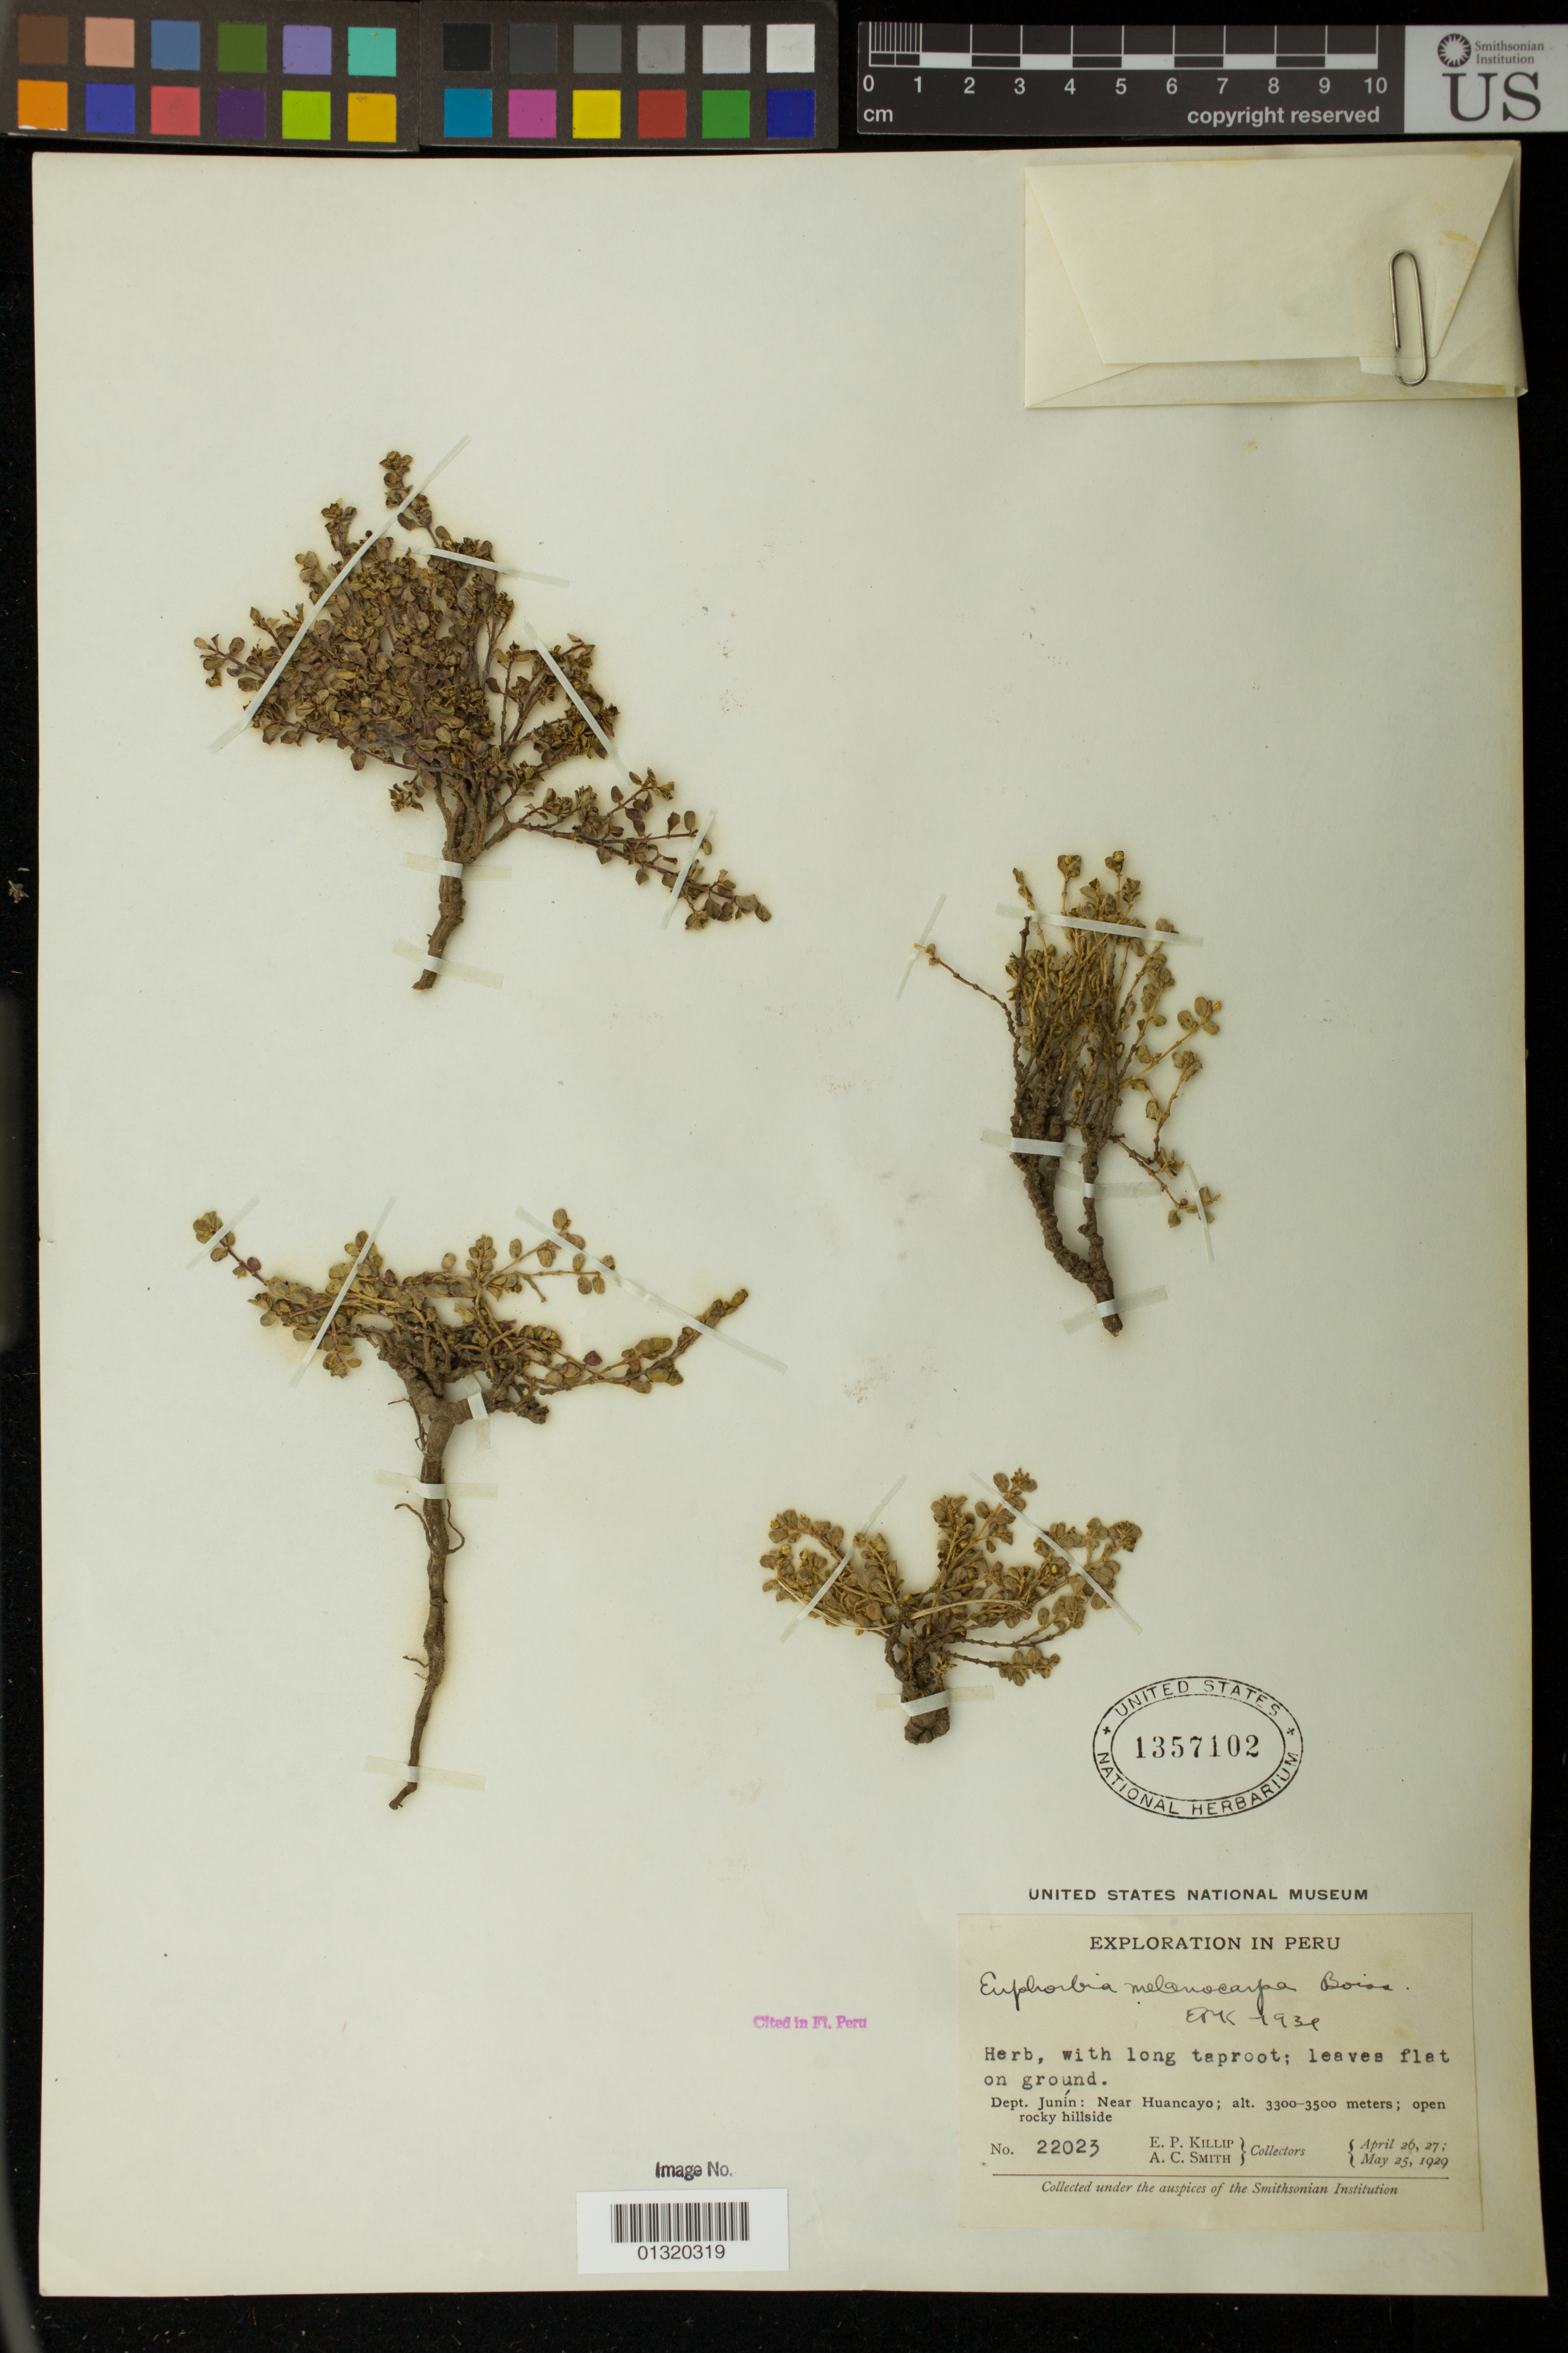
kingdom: Plantae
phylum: Tracheophyta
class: Magnoliopsida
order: Malpighiales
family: Euphorbiaceae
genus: Euphorbia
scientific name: Euphorbia melanocarpa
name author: Boiss.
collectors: E. P. Killip & A. C. Smith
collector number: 22023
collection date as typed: April 26, 27; May 25, 1929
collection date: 1929-04-26/1929-05-25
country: Peru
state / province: Junín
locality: Near Huancayo, open rocky hillside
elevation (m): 3300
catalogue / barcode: US 1357102